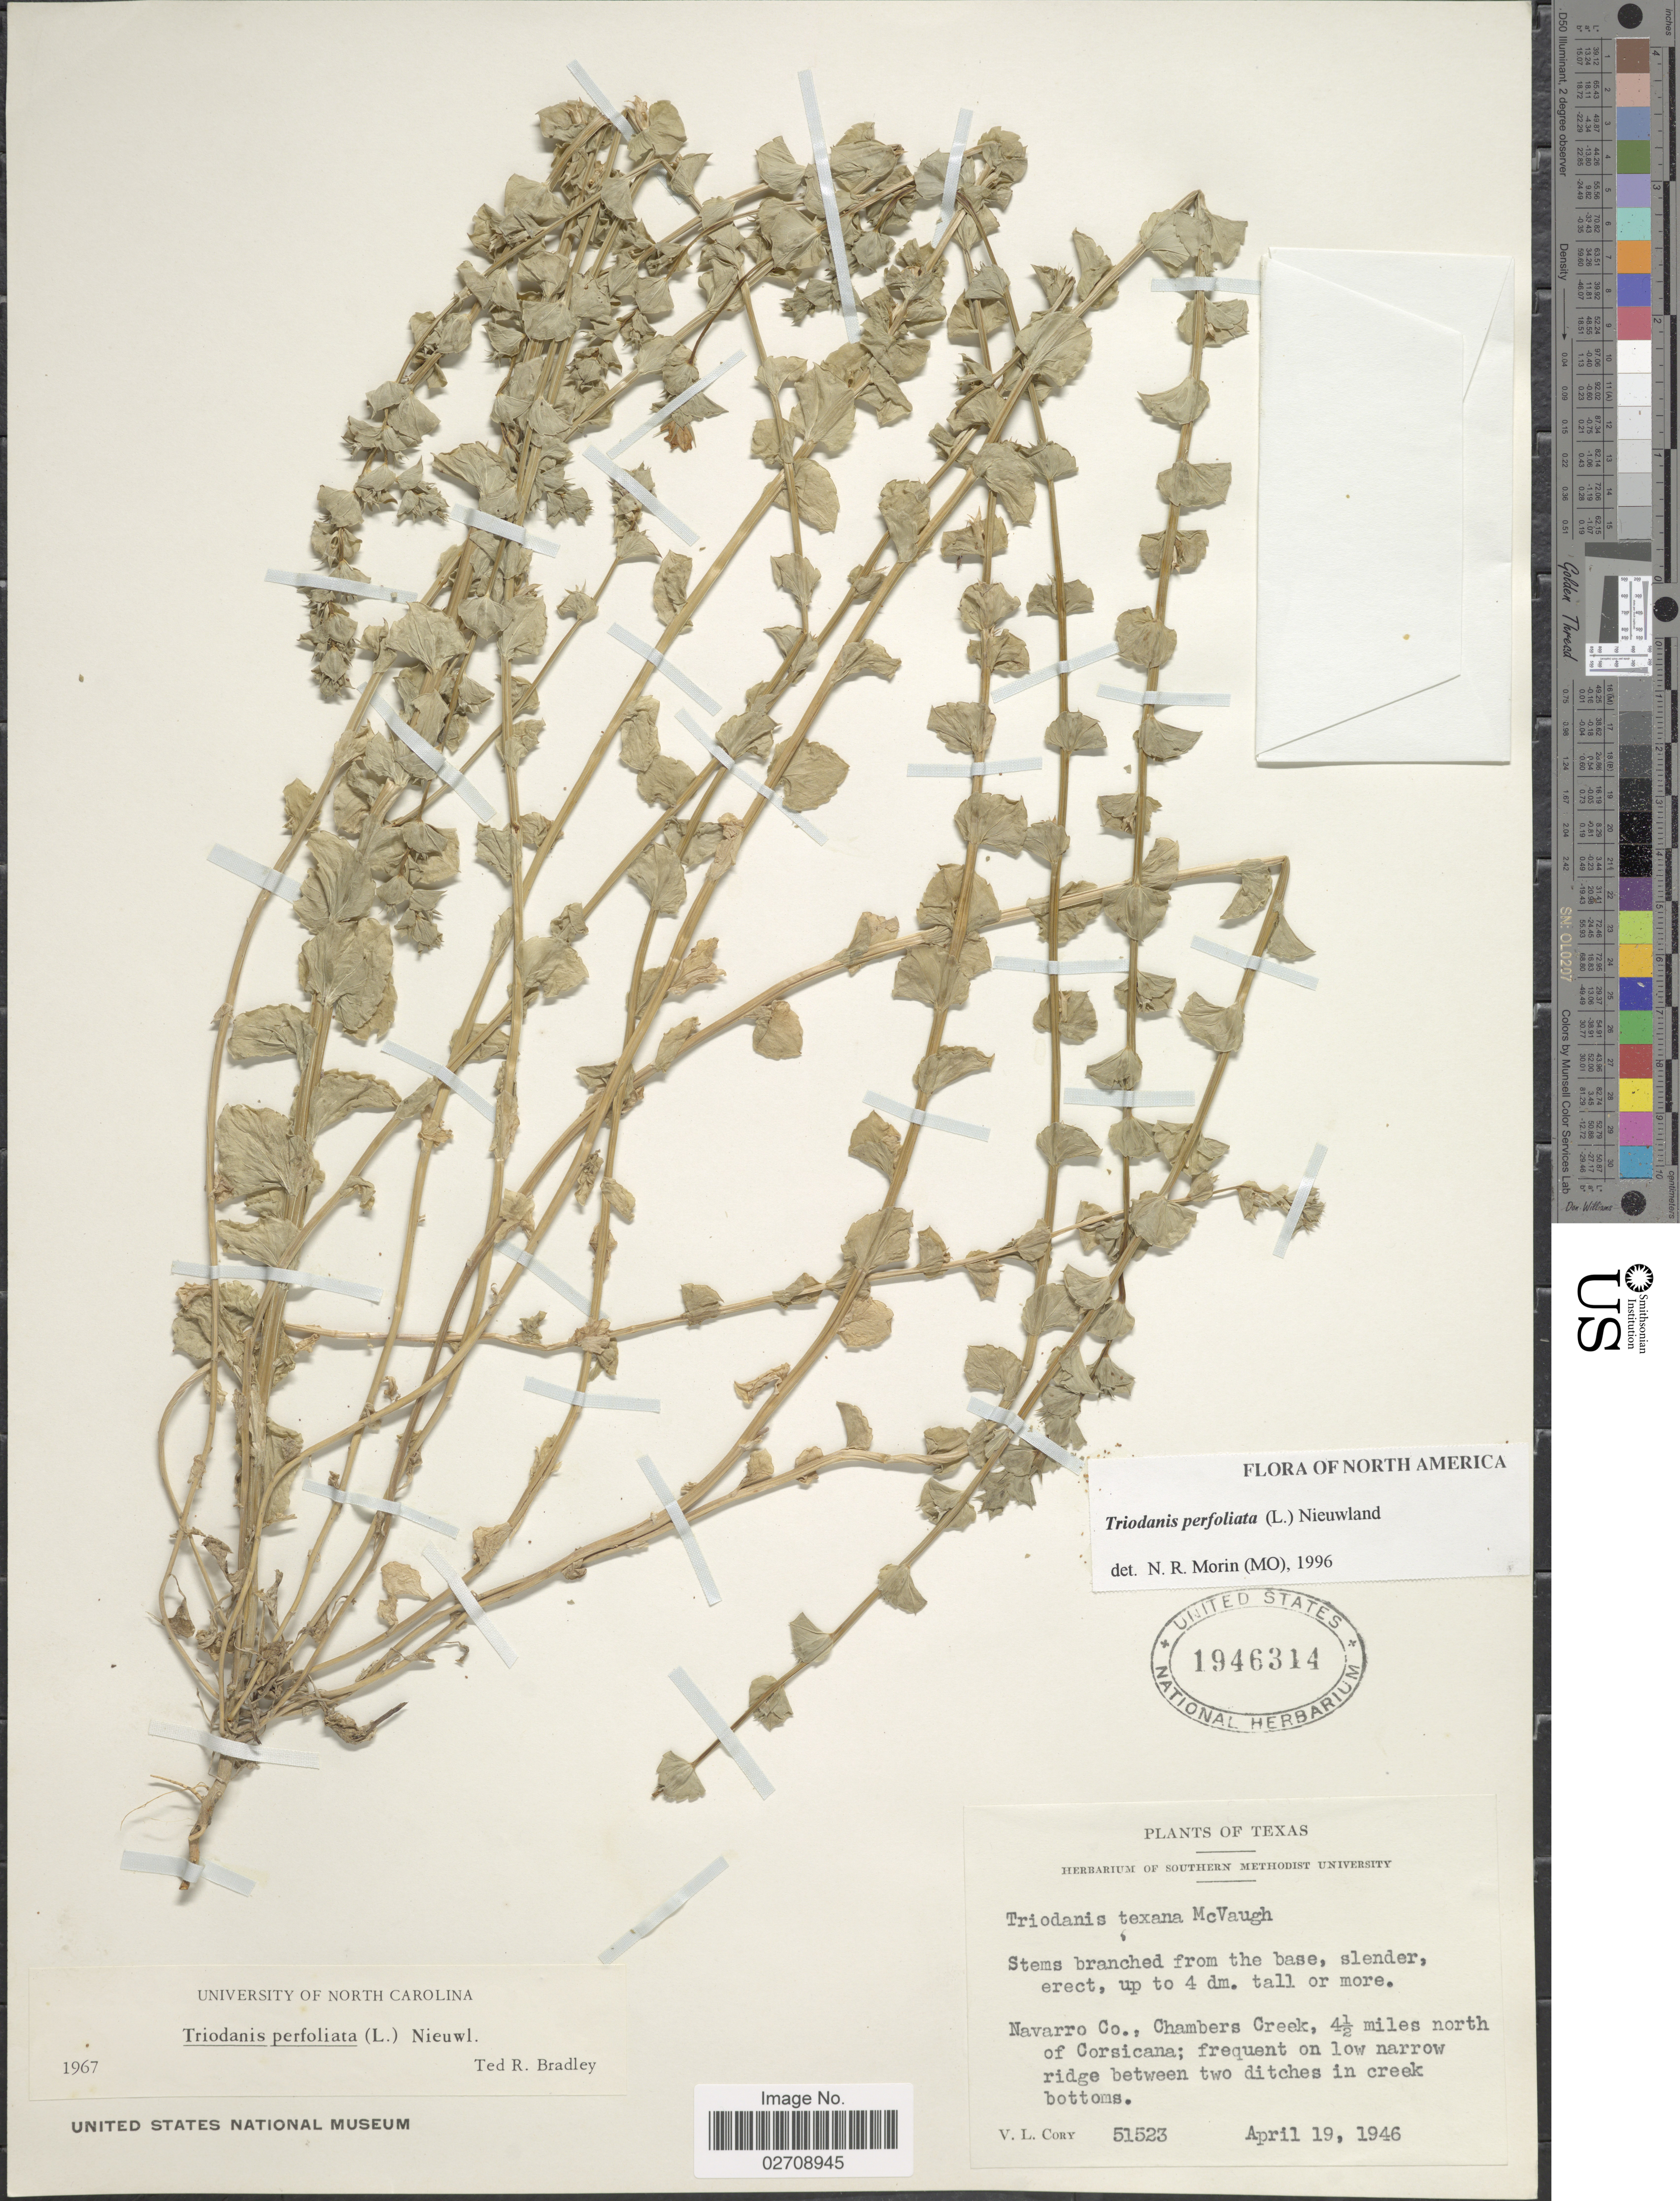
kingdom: Plantae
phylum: Tracheophyta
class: Magnoliopsida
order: Asterales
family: Campanulaceae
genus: Triodanis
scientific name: Triodanis perfoliata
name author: (L.) Nieuwl.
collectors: V. Cory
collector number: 51523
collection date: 1946-04-19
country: United States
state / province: Texas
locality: Navarro Co: Chambers Creek, 4 ½ miles north of Corsicana. Ridge between two ditches in creek bottoms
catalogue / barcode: US 1946314